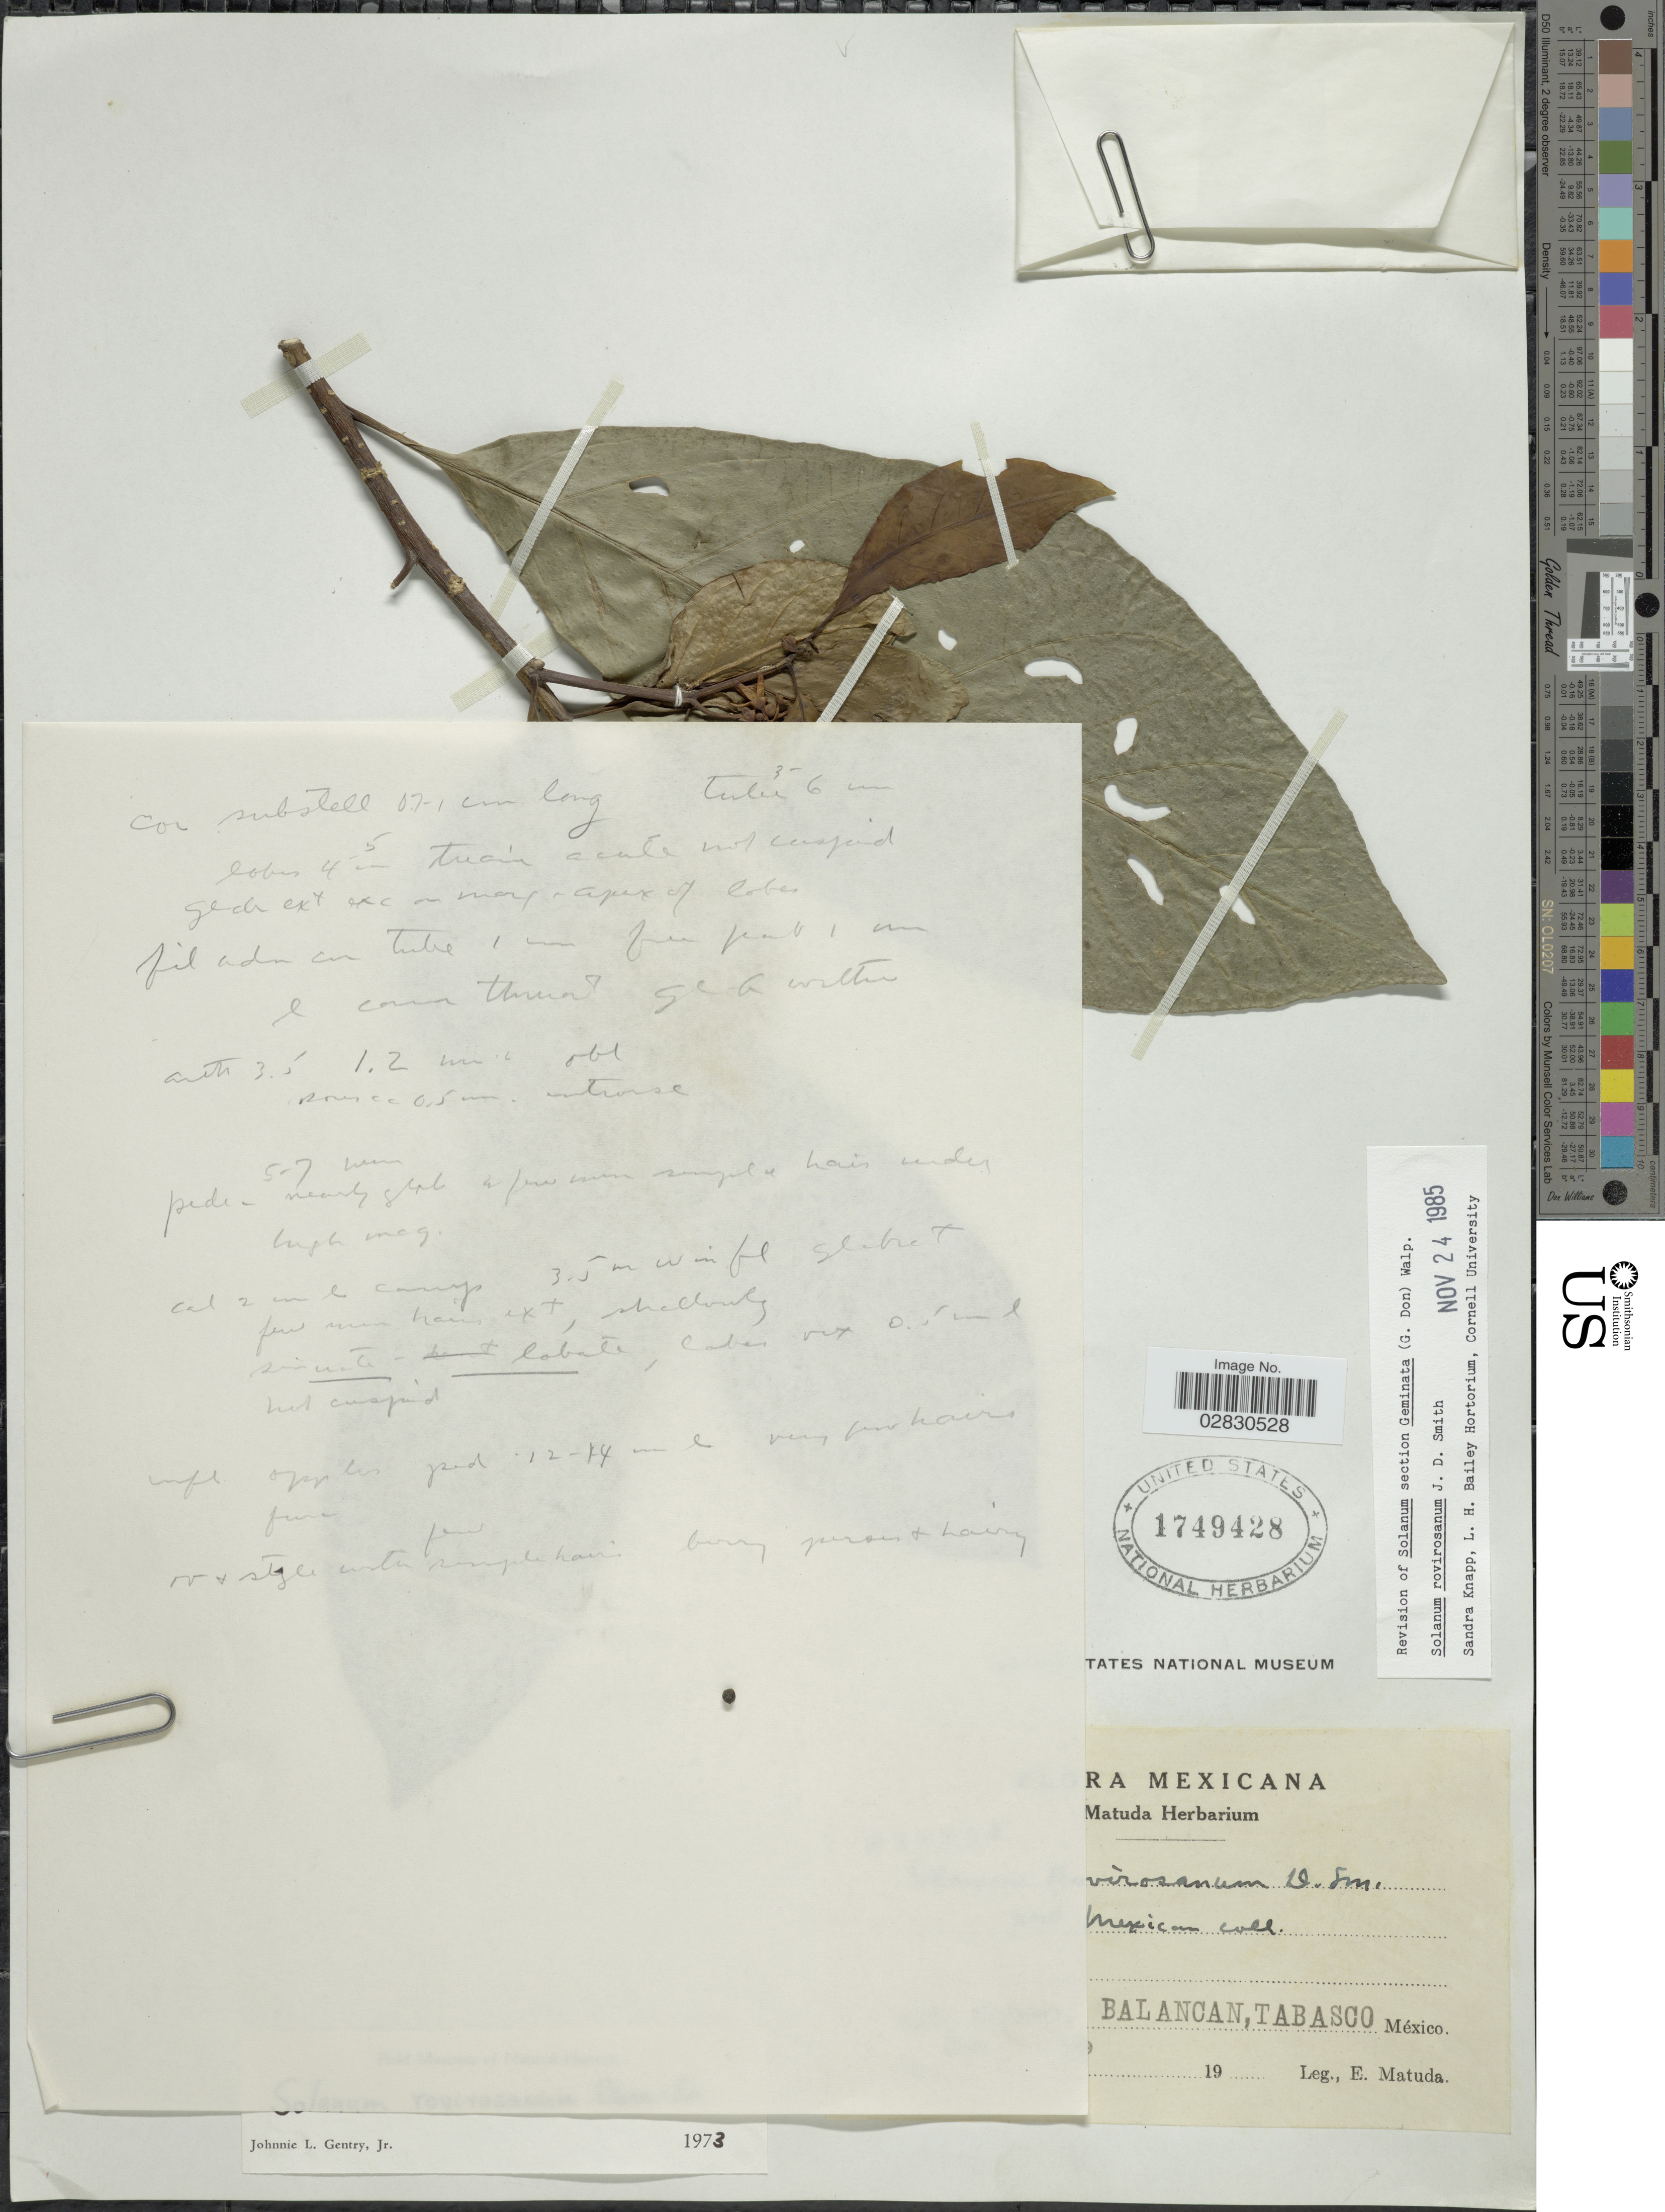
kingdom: Plantae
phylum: Tracheophyta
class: Magnoliopsida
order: Solanales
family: Solanaceae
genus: Solanum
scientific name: Solanum rovirosanum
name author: Donn. Sm.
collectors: E. Matuda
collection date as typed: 19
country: Mexico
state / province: Tabasco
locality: [illegible text], Balancan.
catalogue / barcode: US 1749428